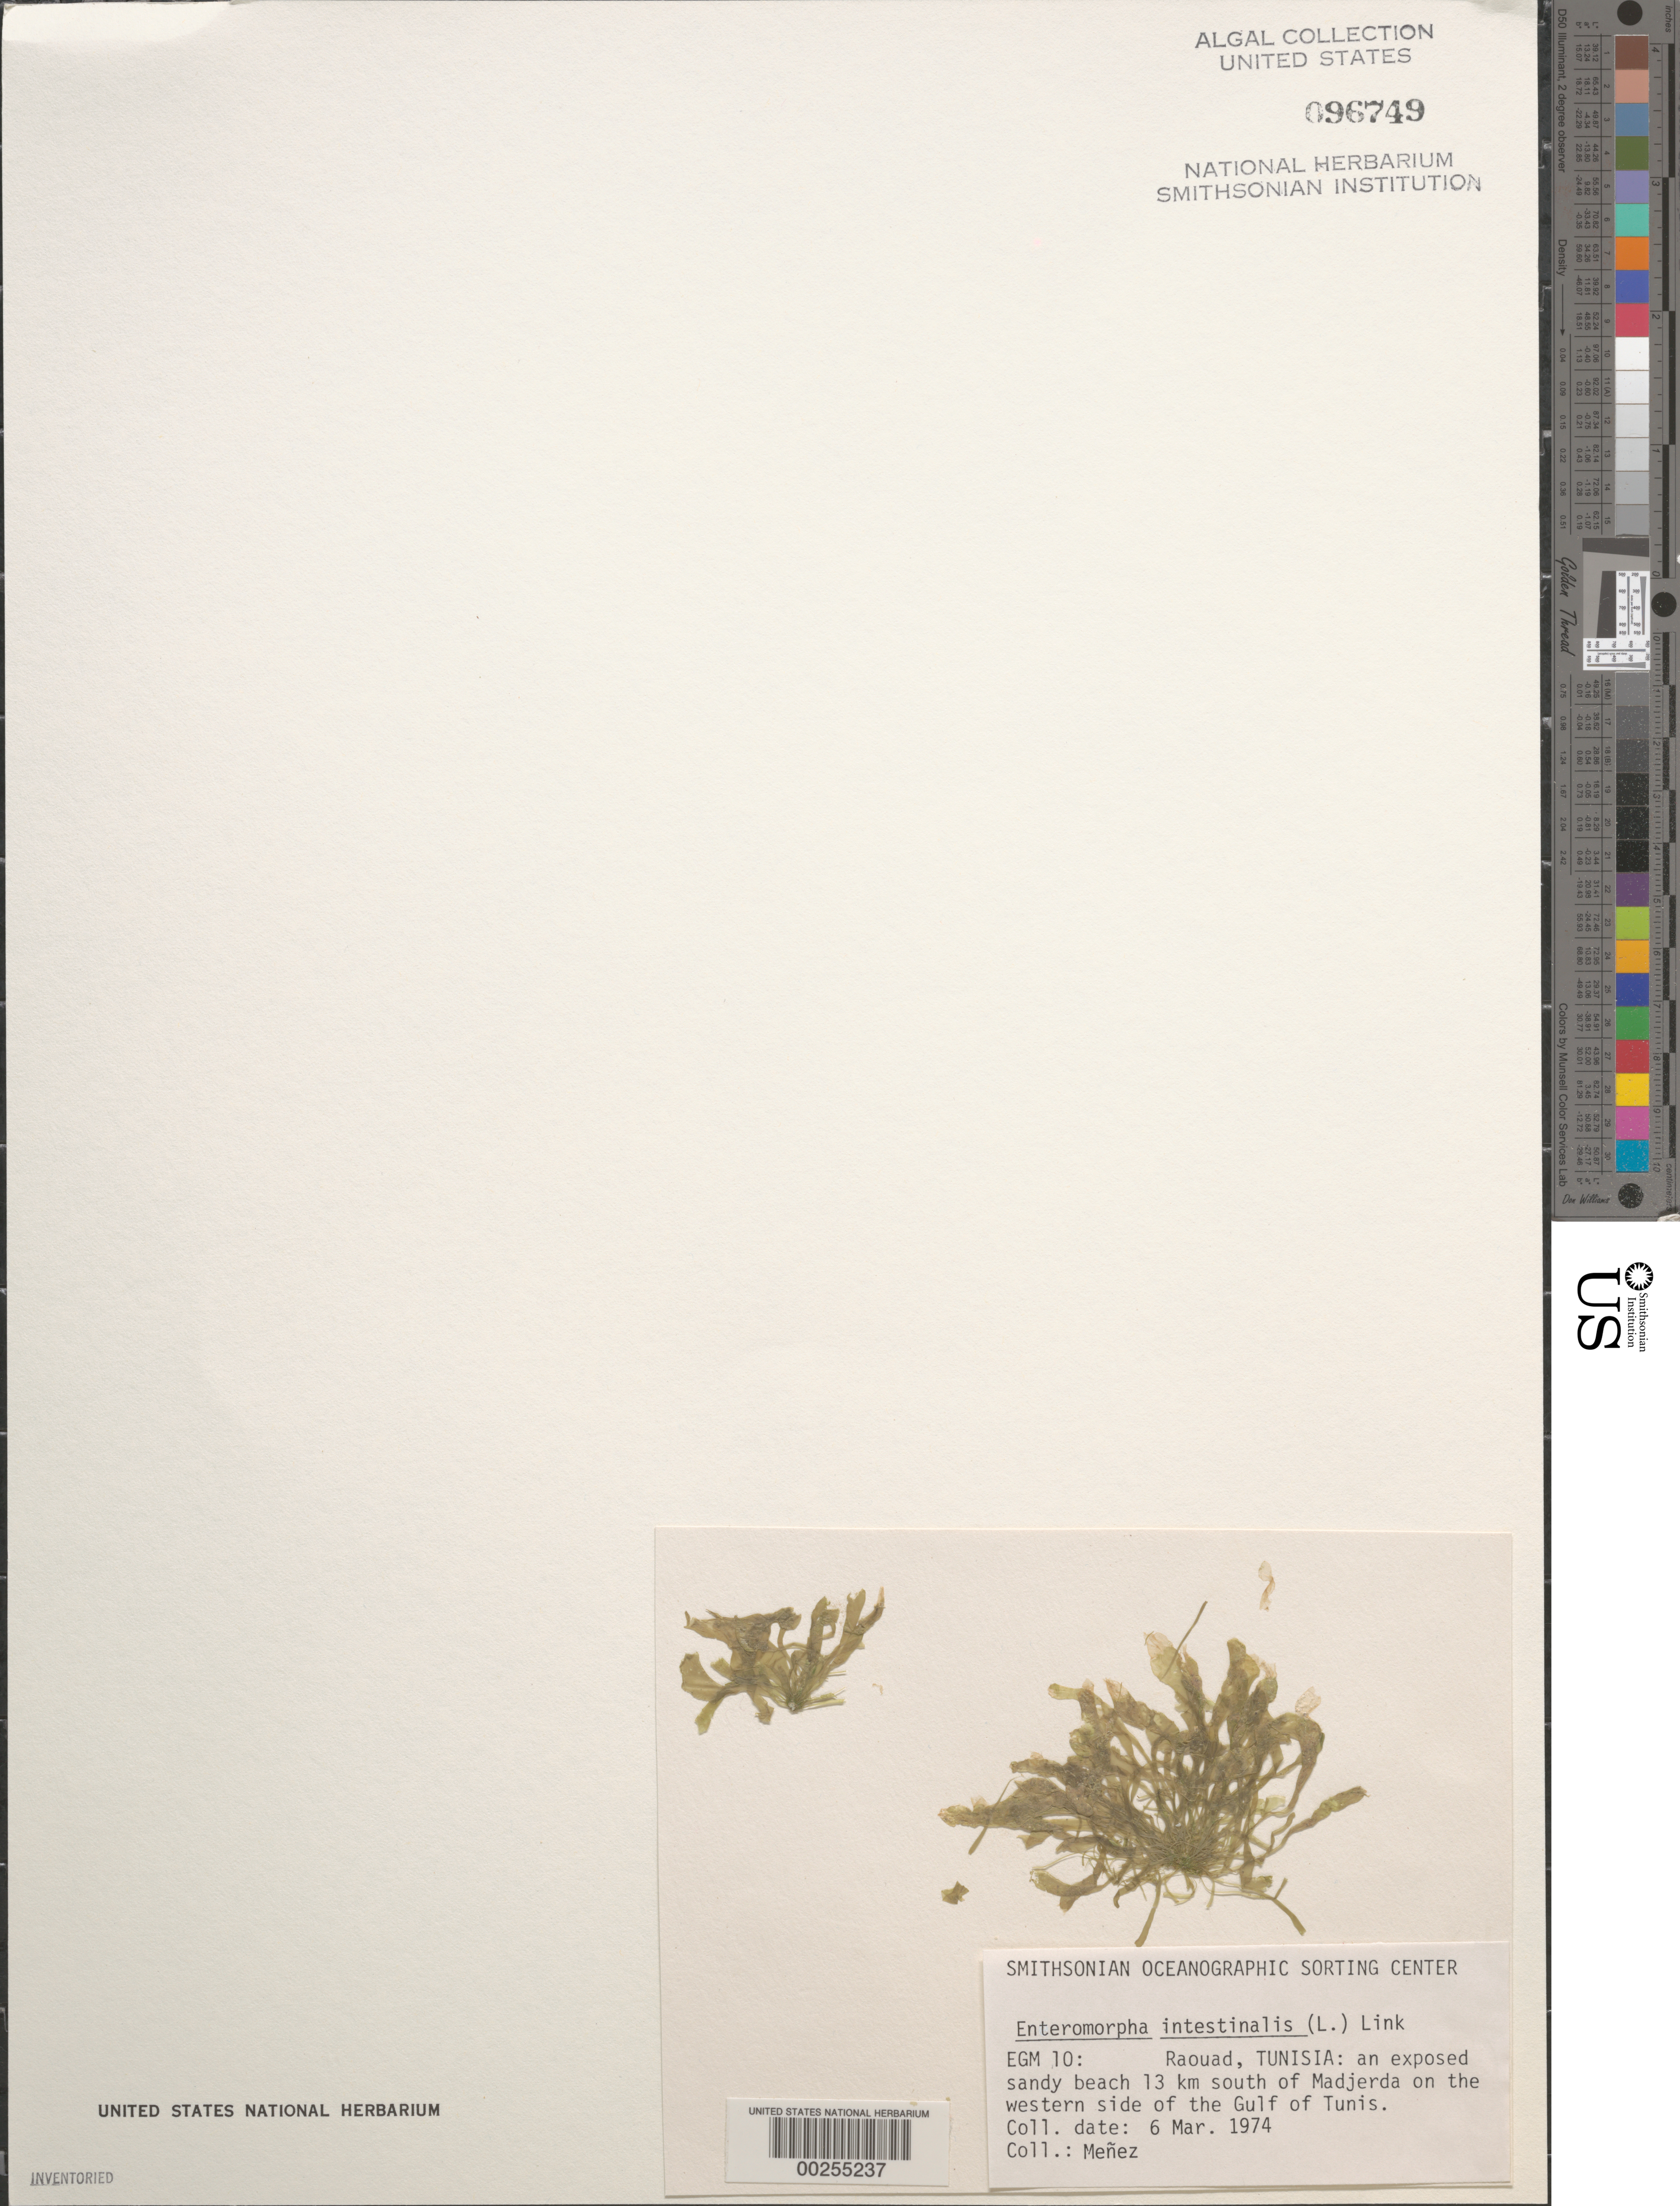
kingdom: Plantae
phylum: Chlorophyta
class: Ulvophyceae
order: Ulvales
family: Ulvaceae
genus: Ulva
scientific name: Ulva intestinalis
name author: L.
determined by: Algae name updating Project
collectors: Meñez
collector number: EGM 10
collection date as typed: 06 Mar 1974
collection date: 1974-03-06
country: Tunisia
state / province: Tunis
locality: Raouad, 13 km south of madjerda, gulf of tunis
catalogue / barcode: US 96749